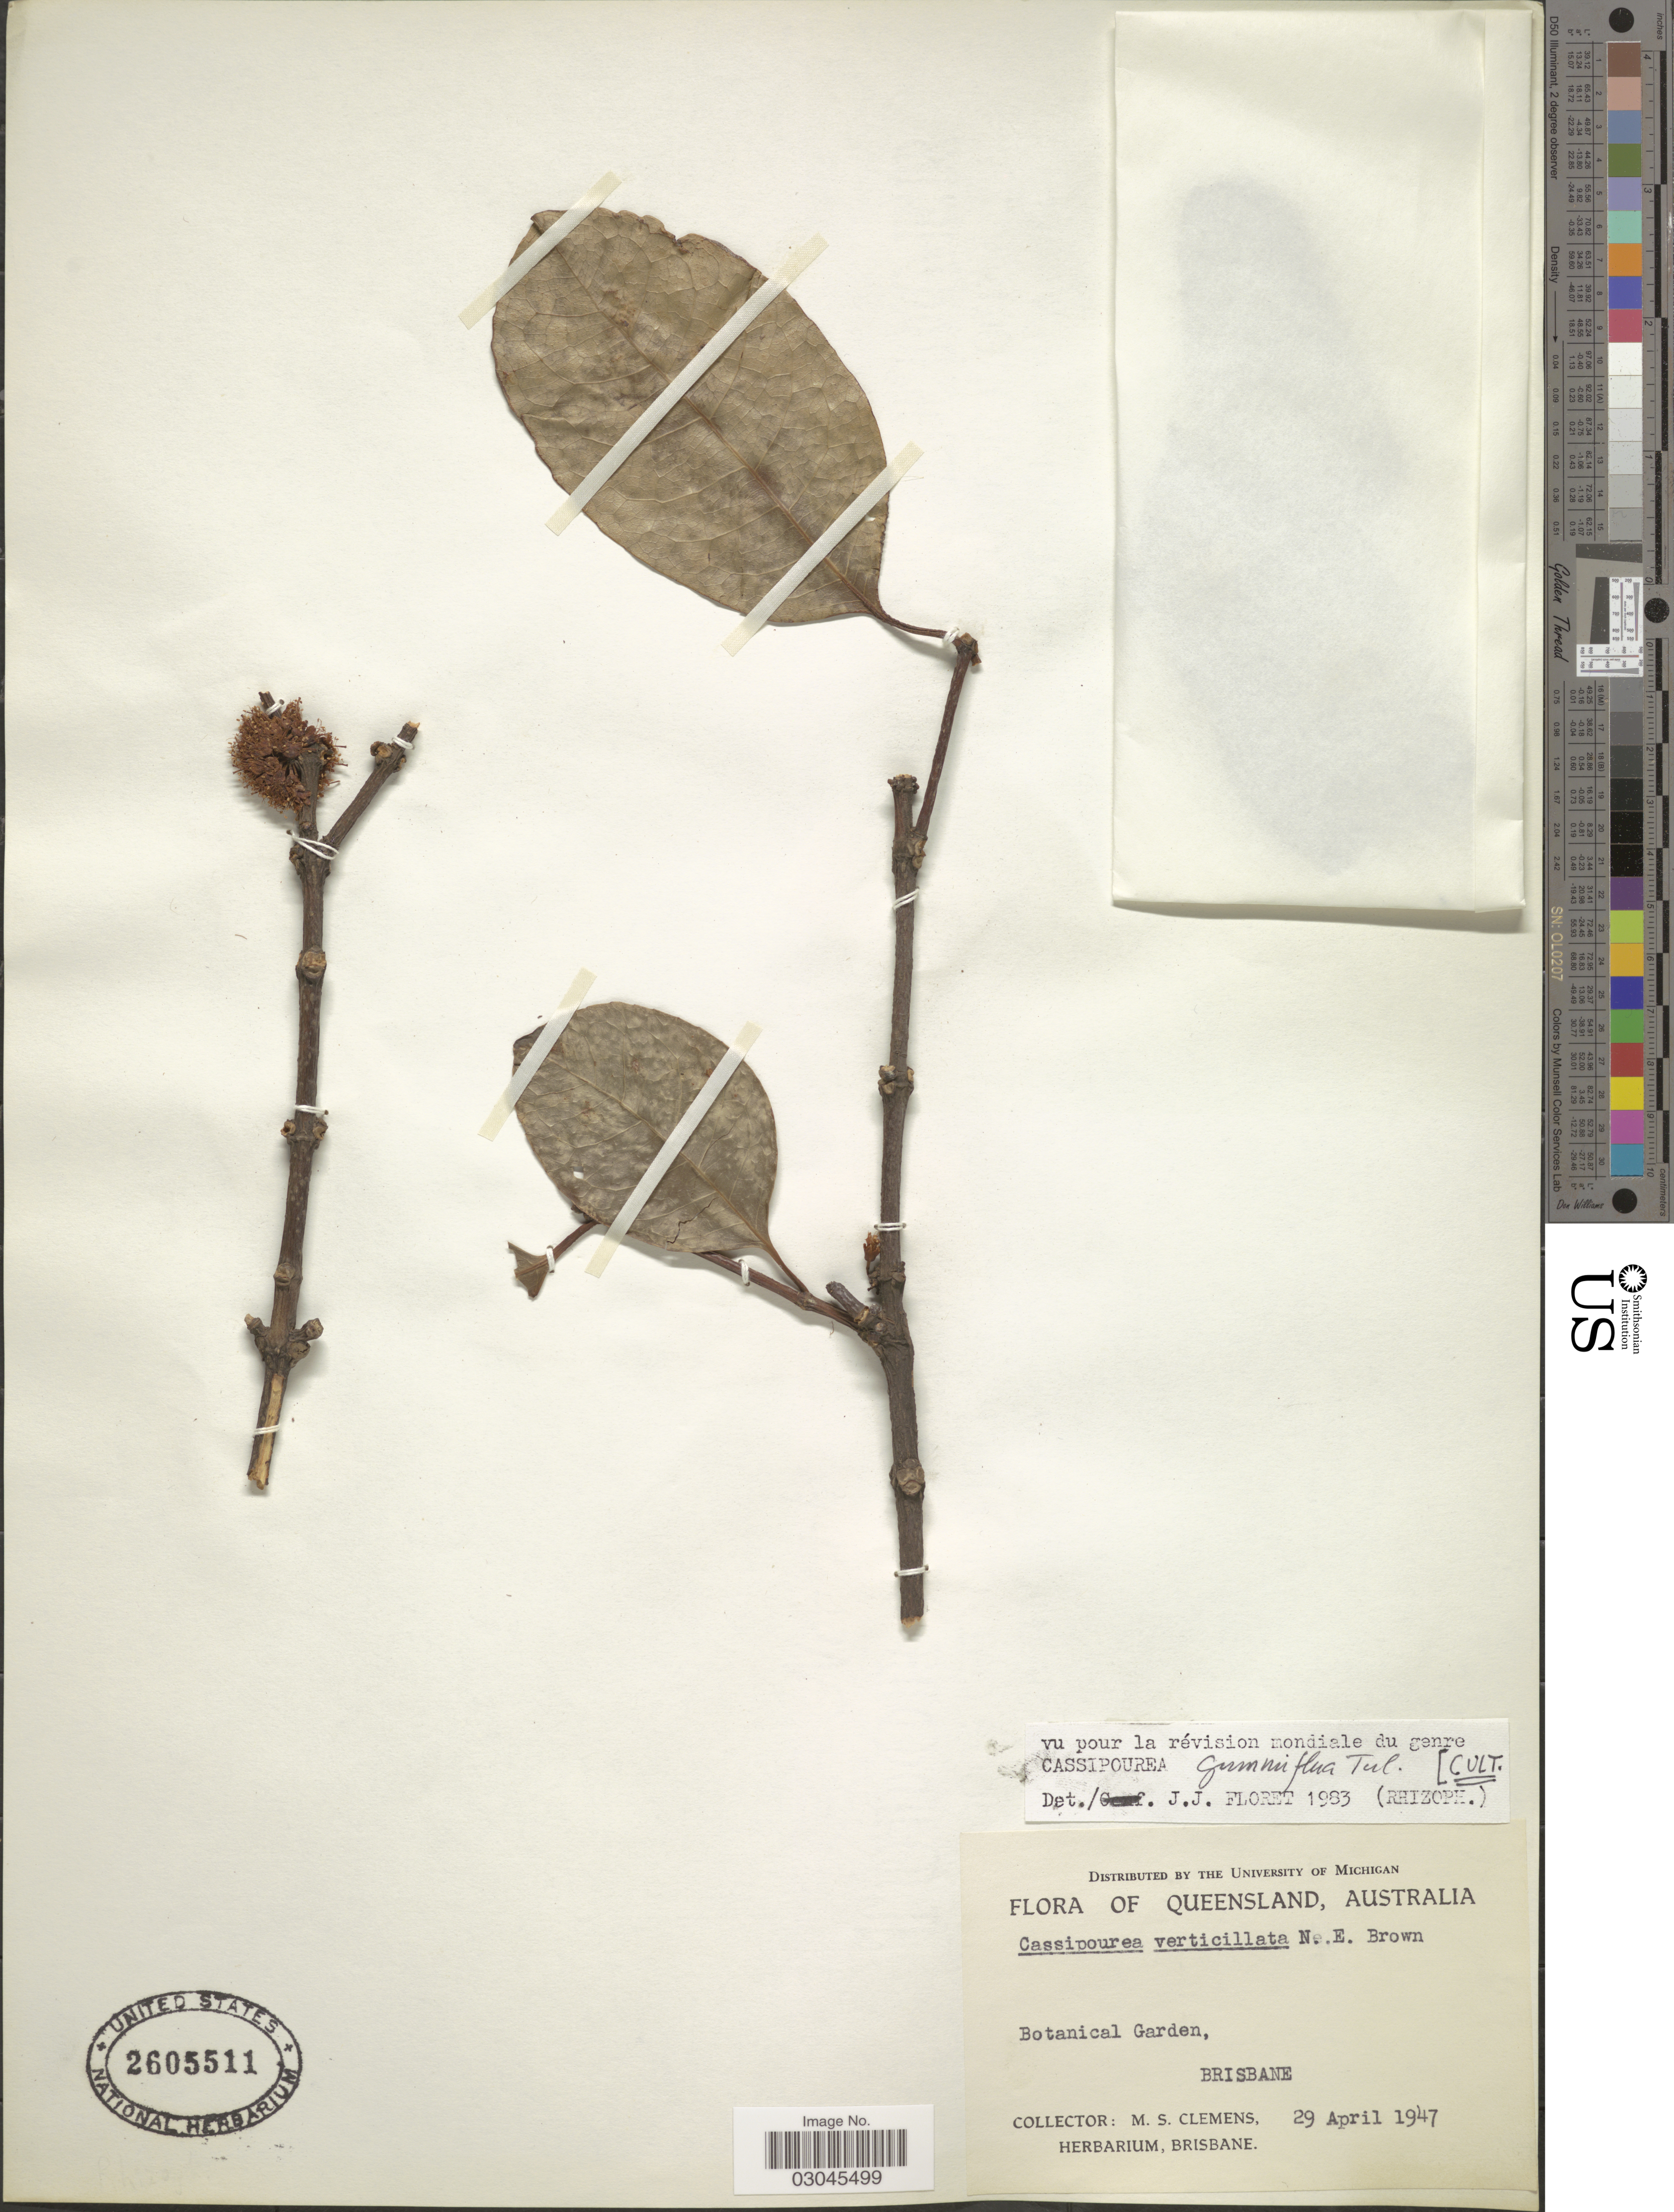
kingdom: Plantae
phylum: Tracheophyta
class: Magnoliopsida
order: Malpighiales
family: Rhizophoraceae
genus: Cassipourea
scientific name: Cassipourea gummiflua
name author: Tul.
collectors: M. S. Clemens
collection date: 1947-04-29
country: Australia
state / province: Queensland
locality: Botanical Garden, Brisbane.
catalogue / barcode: US 2605511